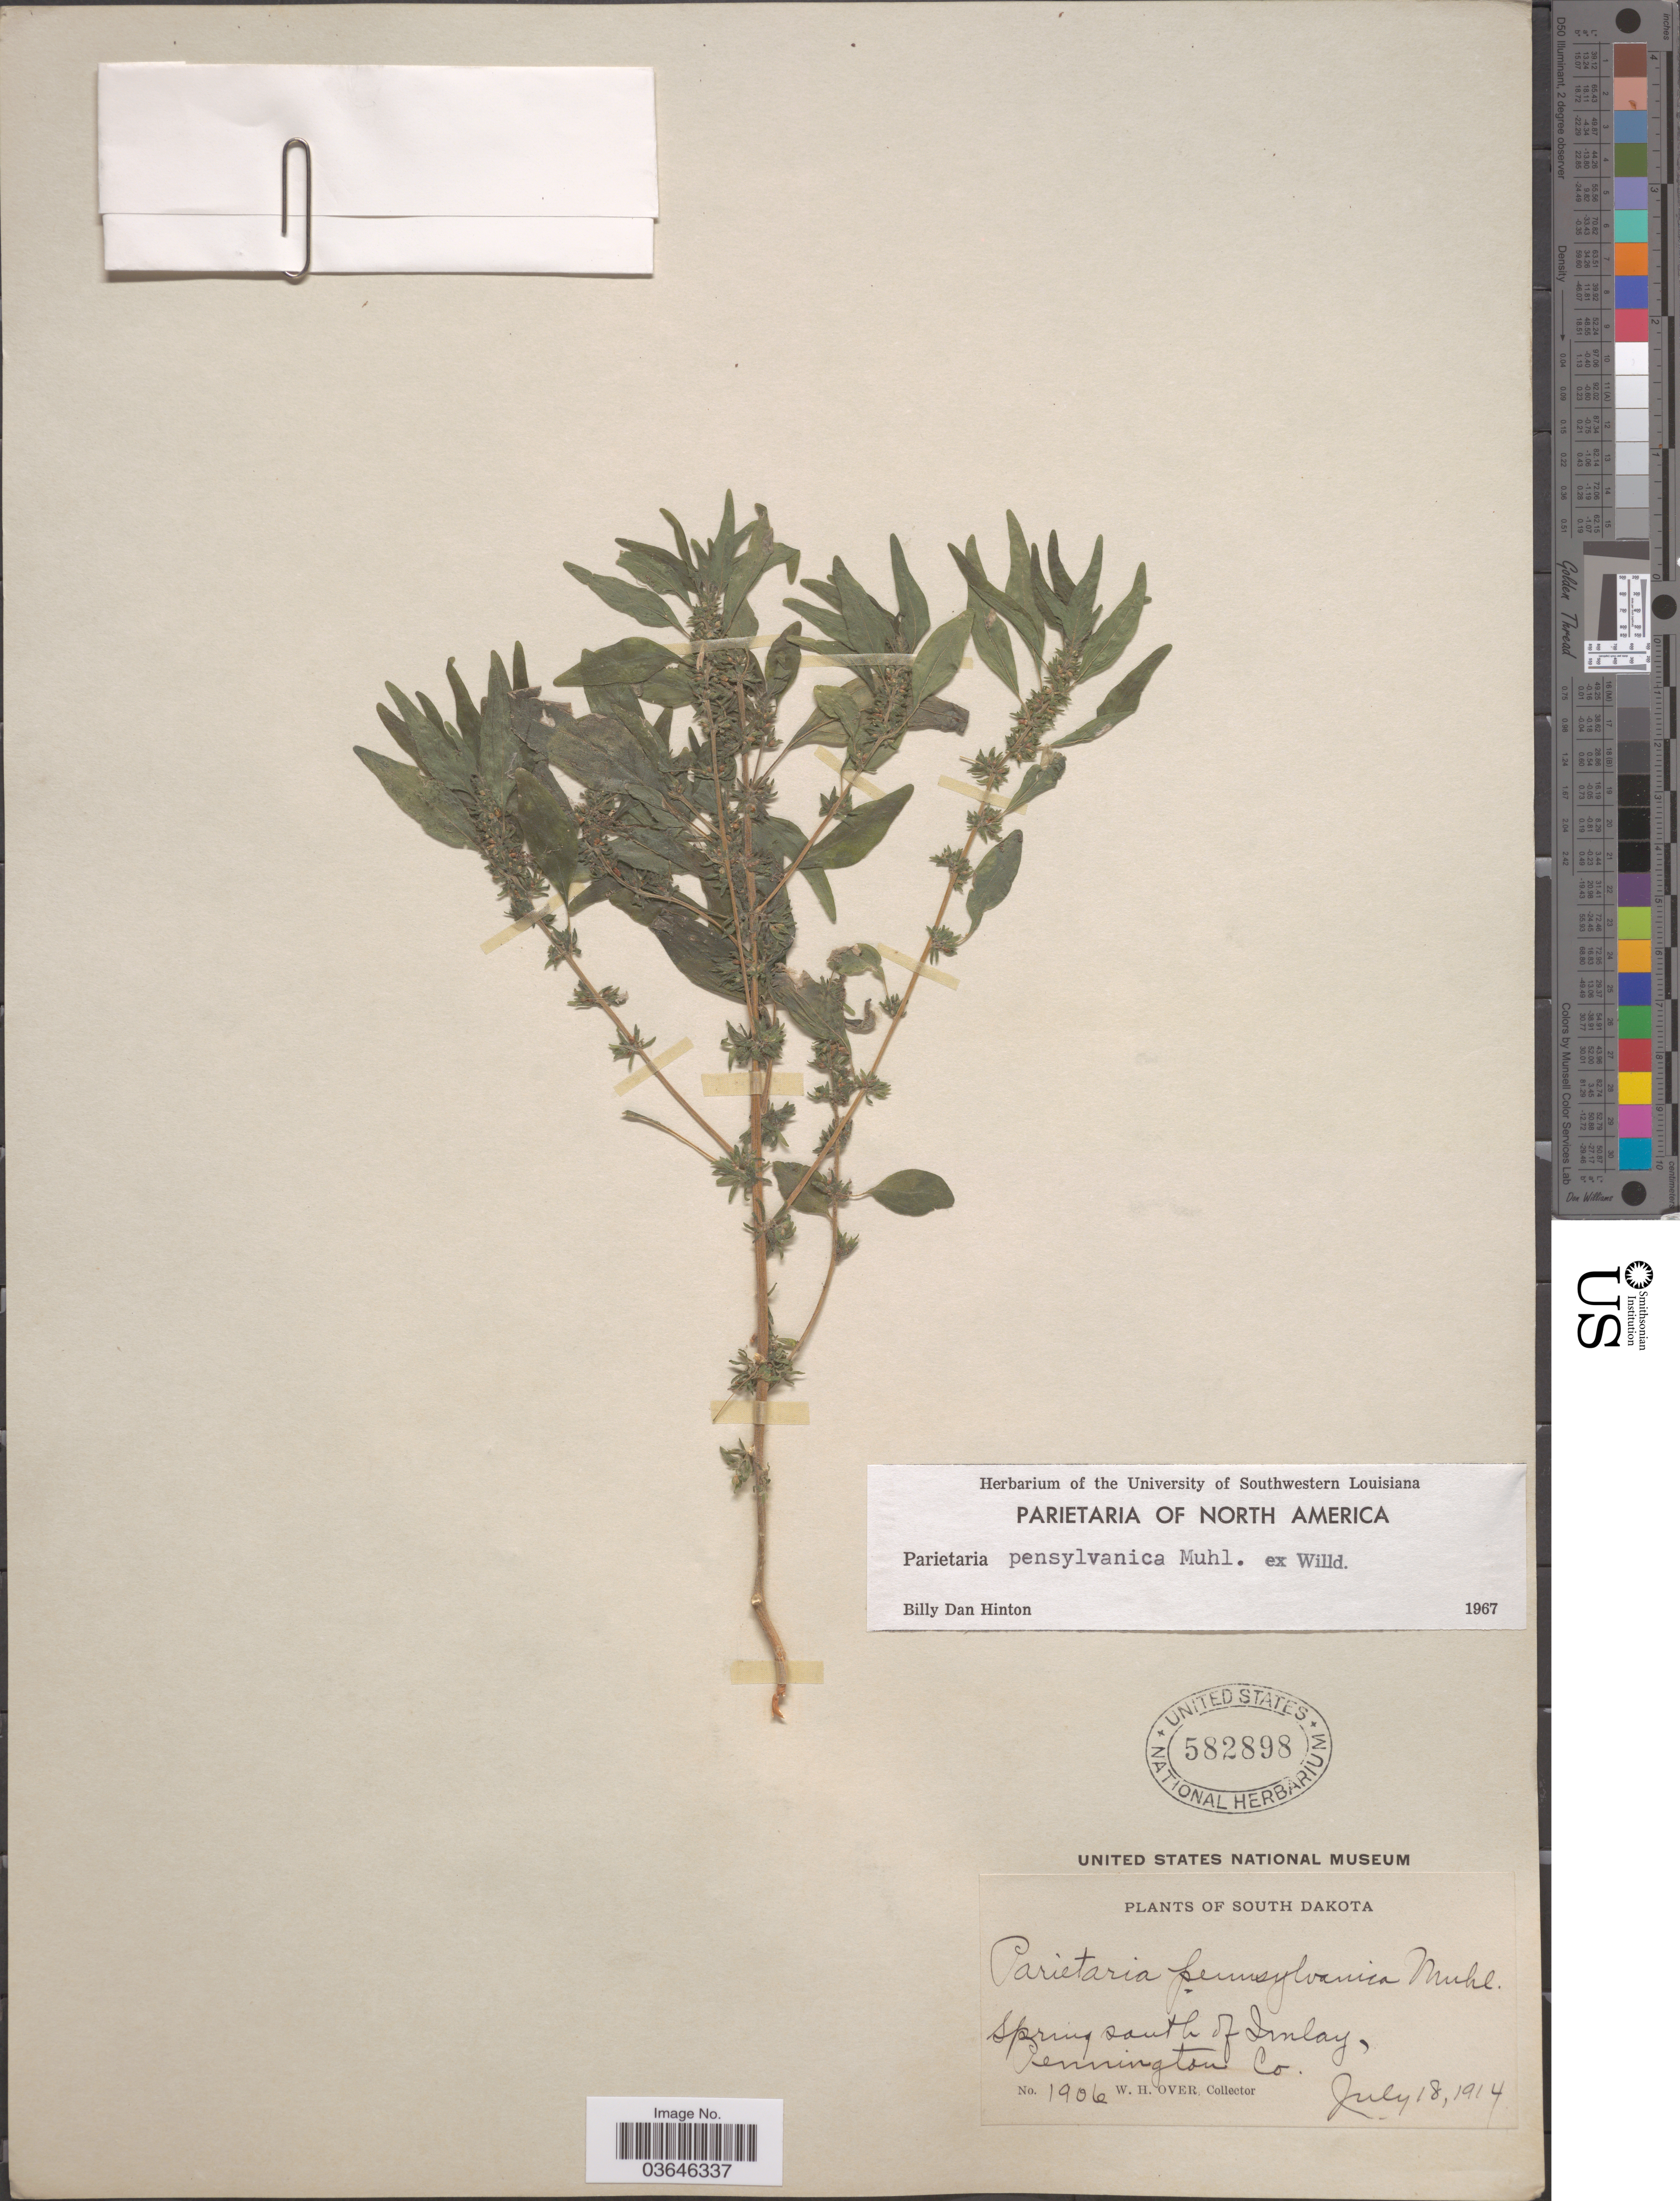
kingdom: Plantae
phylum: Tracheophyta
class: Magnoliopsida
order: Rosales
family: Urticaceae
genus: Parietaria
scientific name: Parietaria pensylvanica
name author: Muhl. ex Willd.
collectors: W. Over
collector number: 1906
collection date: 1914-07-18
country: United States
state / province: South Dakota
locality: Spring south of Imlay, Pennington Co.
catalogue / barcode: US 582898